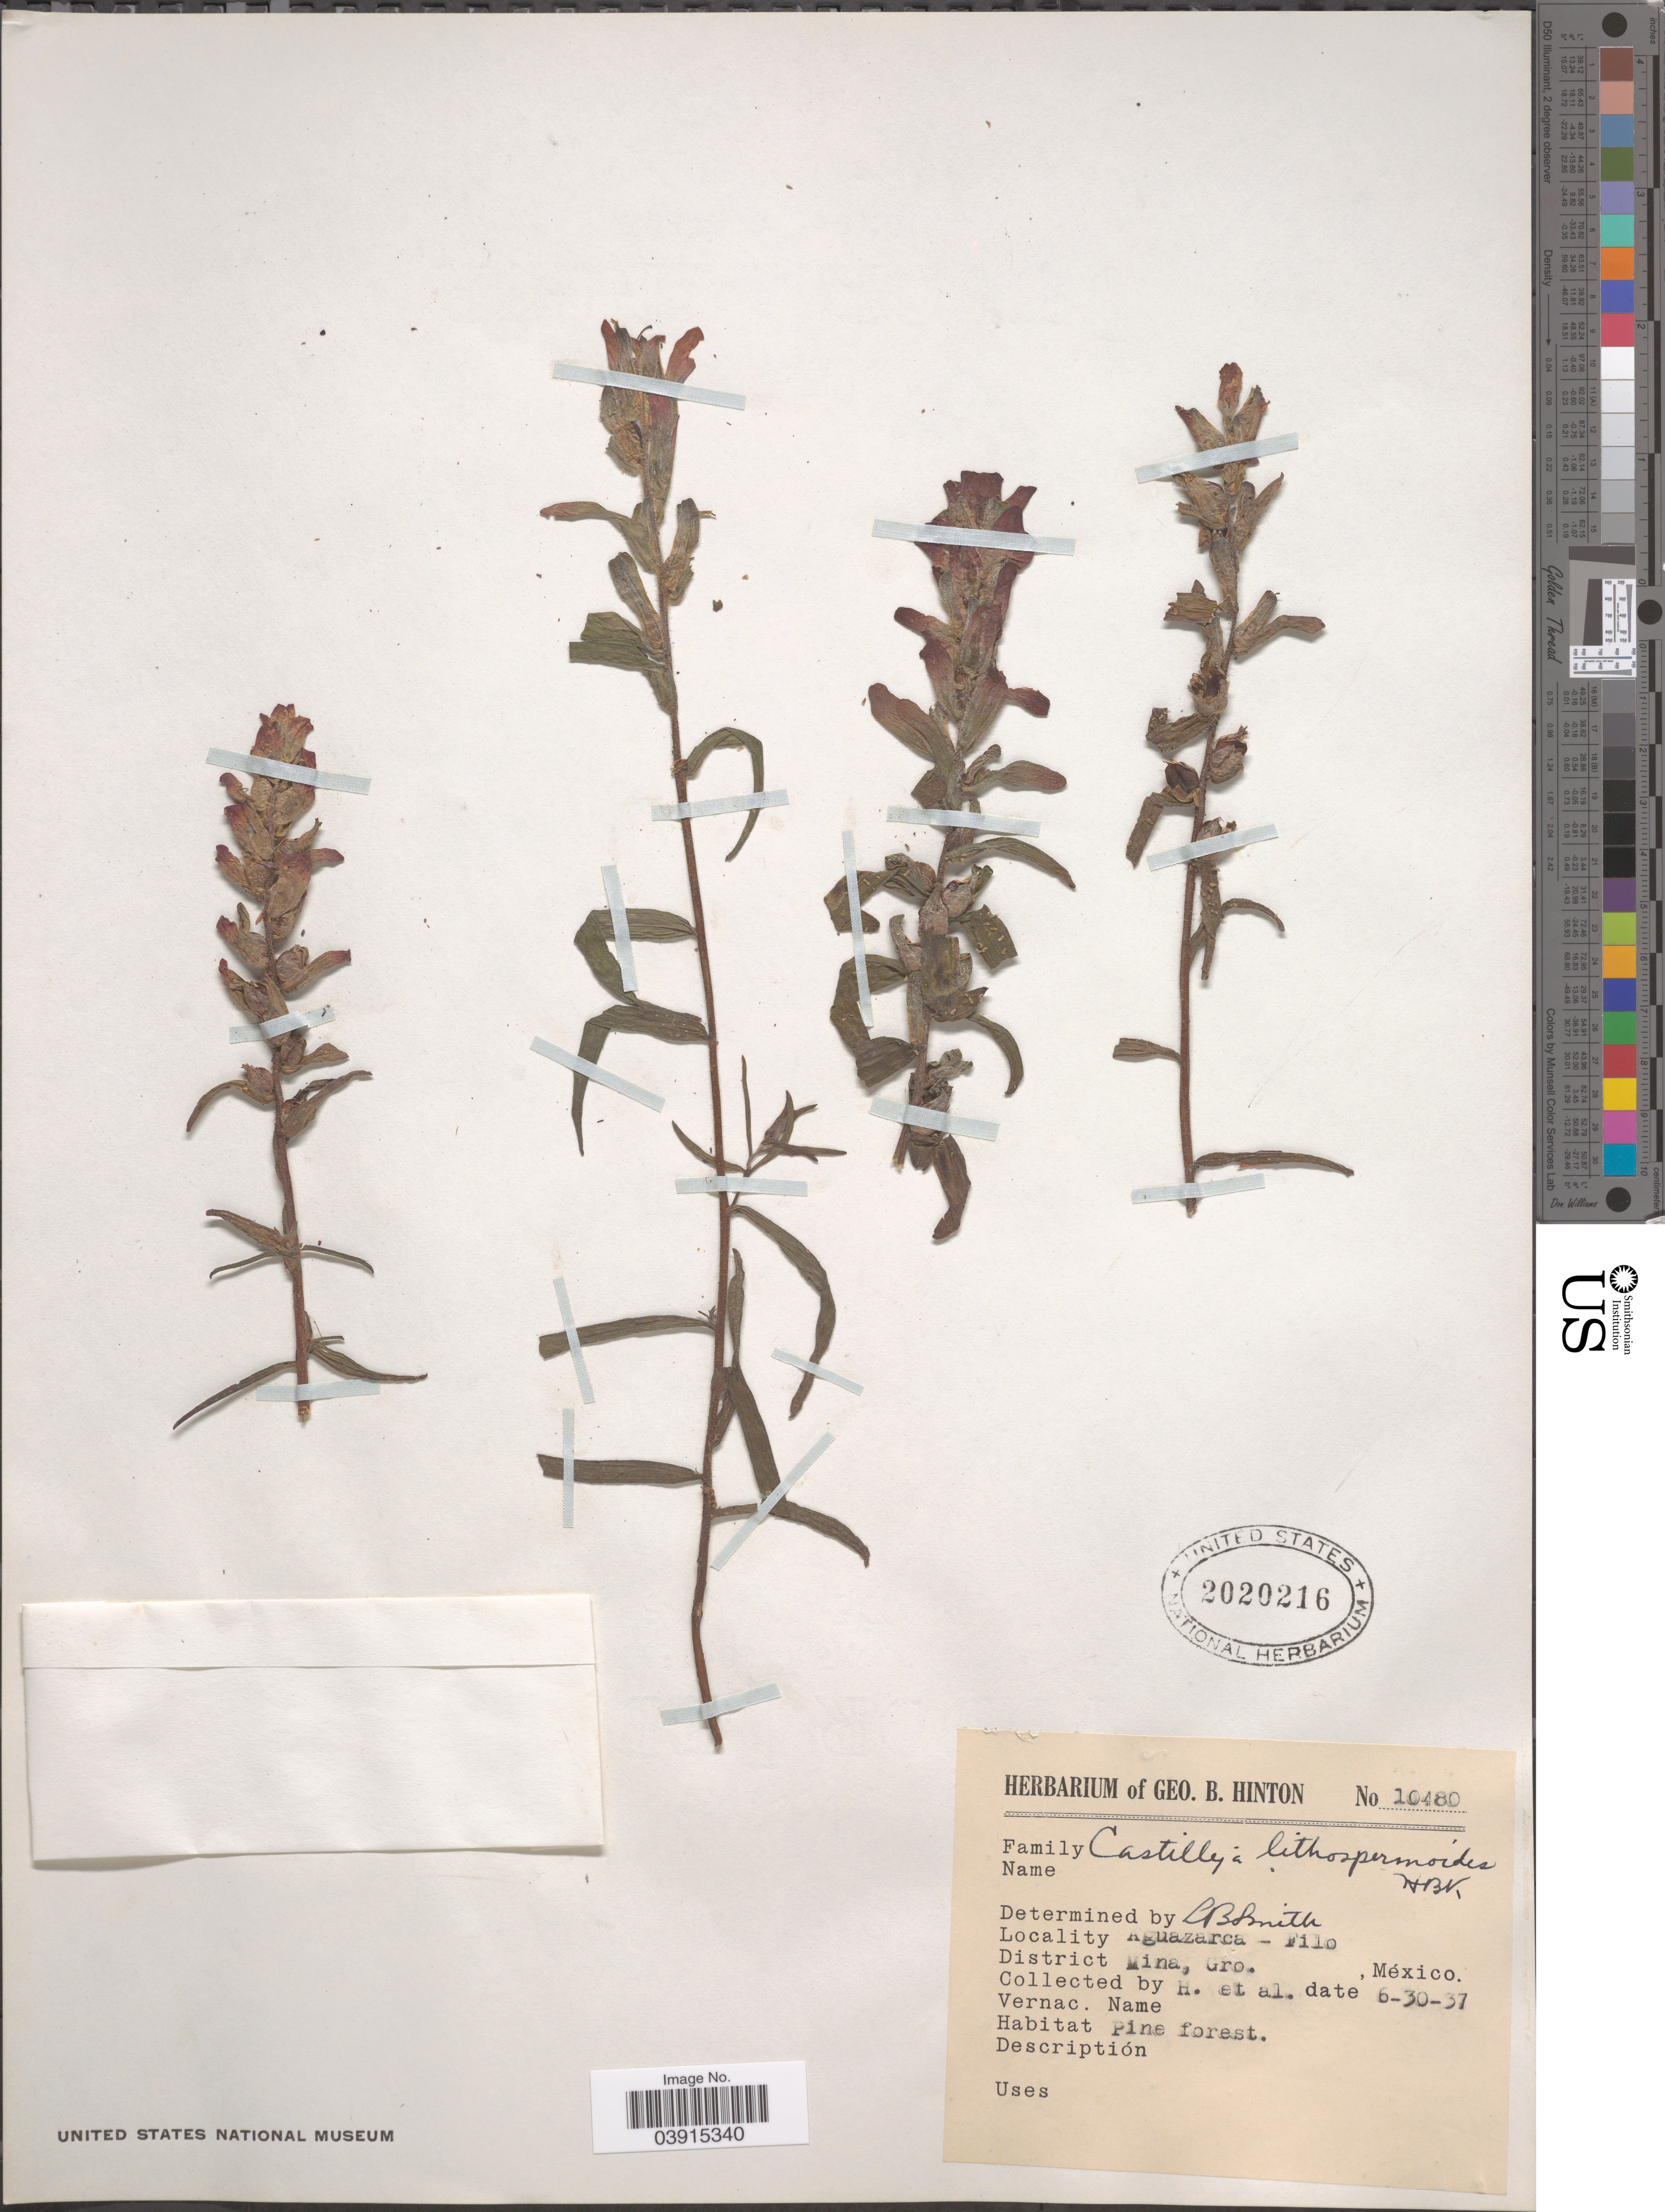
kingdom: Plantae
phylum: Tracheophyta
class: Magnoliopsida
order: Lamiales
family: Orobanchaceae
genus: Castilleja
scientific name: Castilleja lithospermoides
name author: Kunth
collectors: G. B. Hinton & et al.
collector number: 10480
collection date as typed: Transcribed d/m/y: 30/6/37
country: Mexico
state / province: Guerrero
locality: Aguazarca - Filo. District Mina.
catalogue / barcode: US 2020216